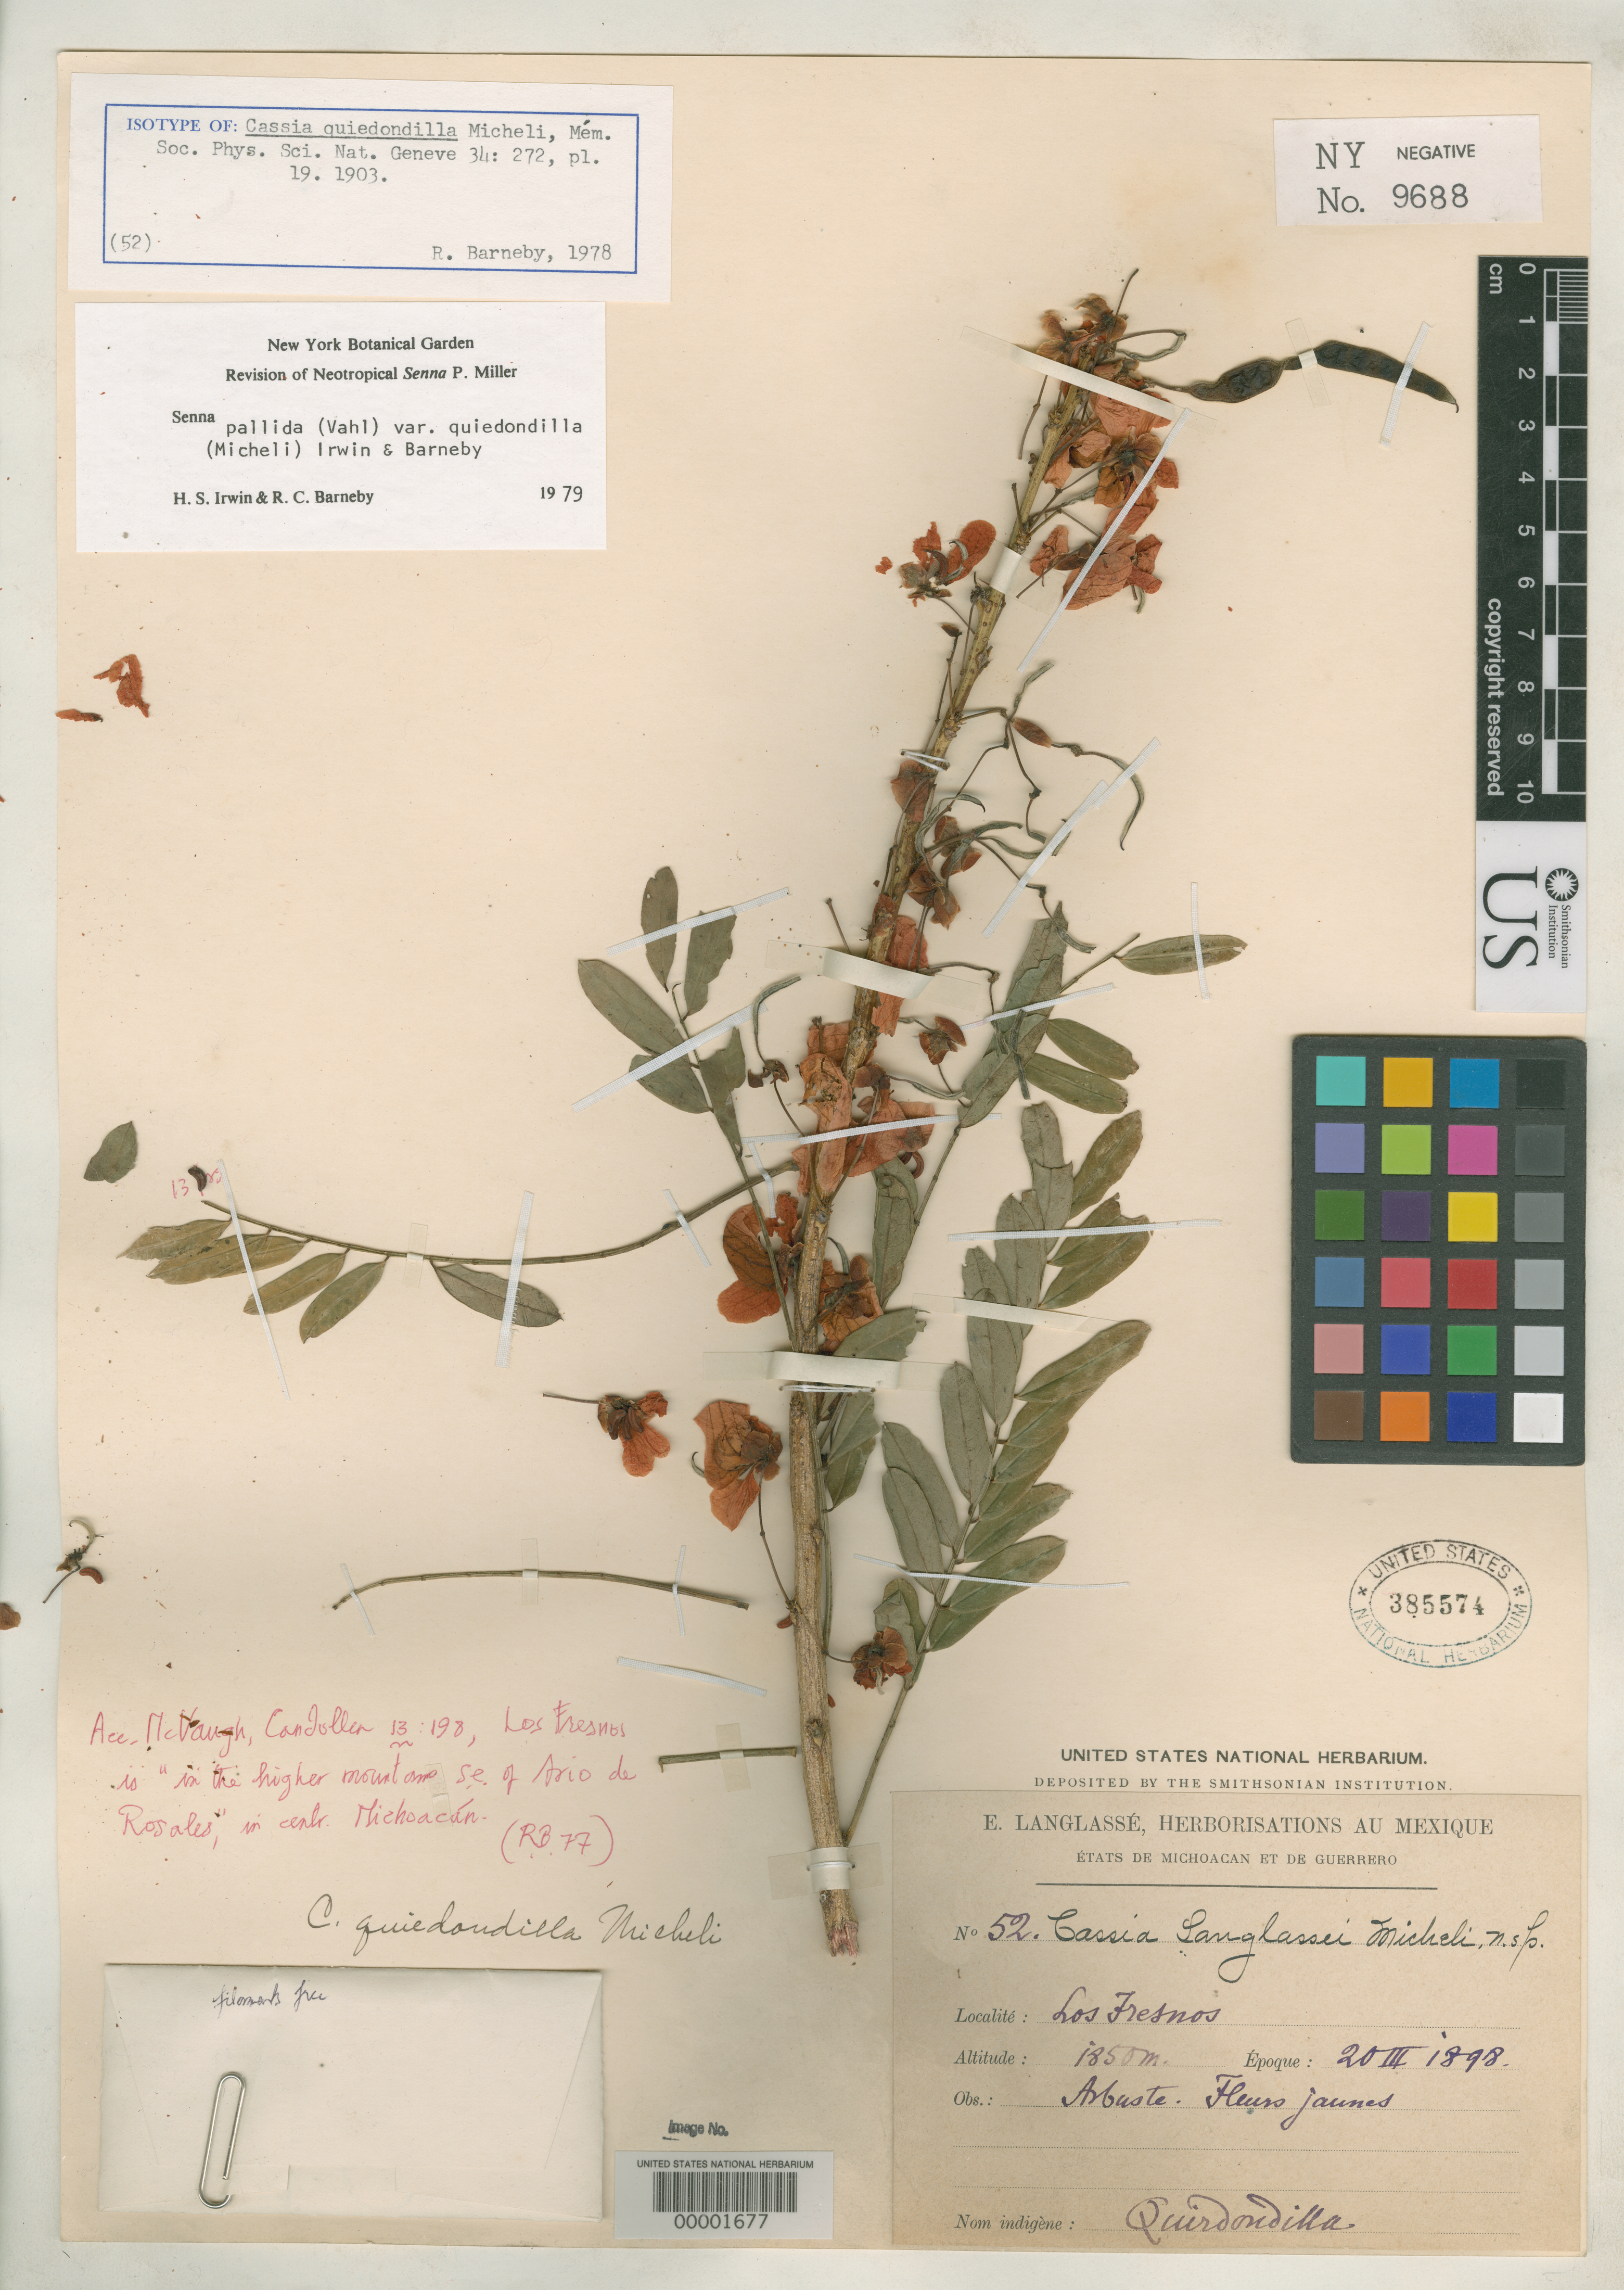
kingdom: Plantae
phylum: Tracheophyta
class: Magnoliopsida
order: Fabales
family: Fabaceae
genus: Cassia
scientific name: Cassia quiedondilla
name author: Micheli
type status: Type Collection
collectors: E. Langlassé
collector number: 52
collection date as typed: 20 Mar 1898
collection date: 1898-03-20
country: Mexico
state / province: Guerrero / Michoacán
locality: Los Fresnos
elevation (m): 1850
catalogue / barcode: US 385574